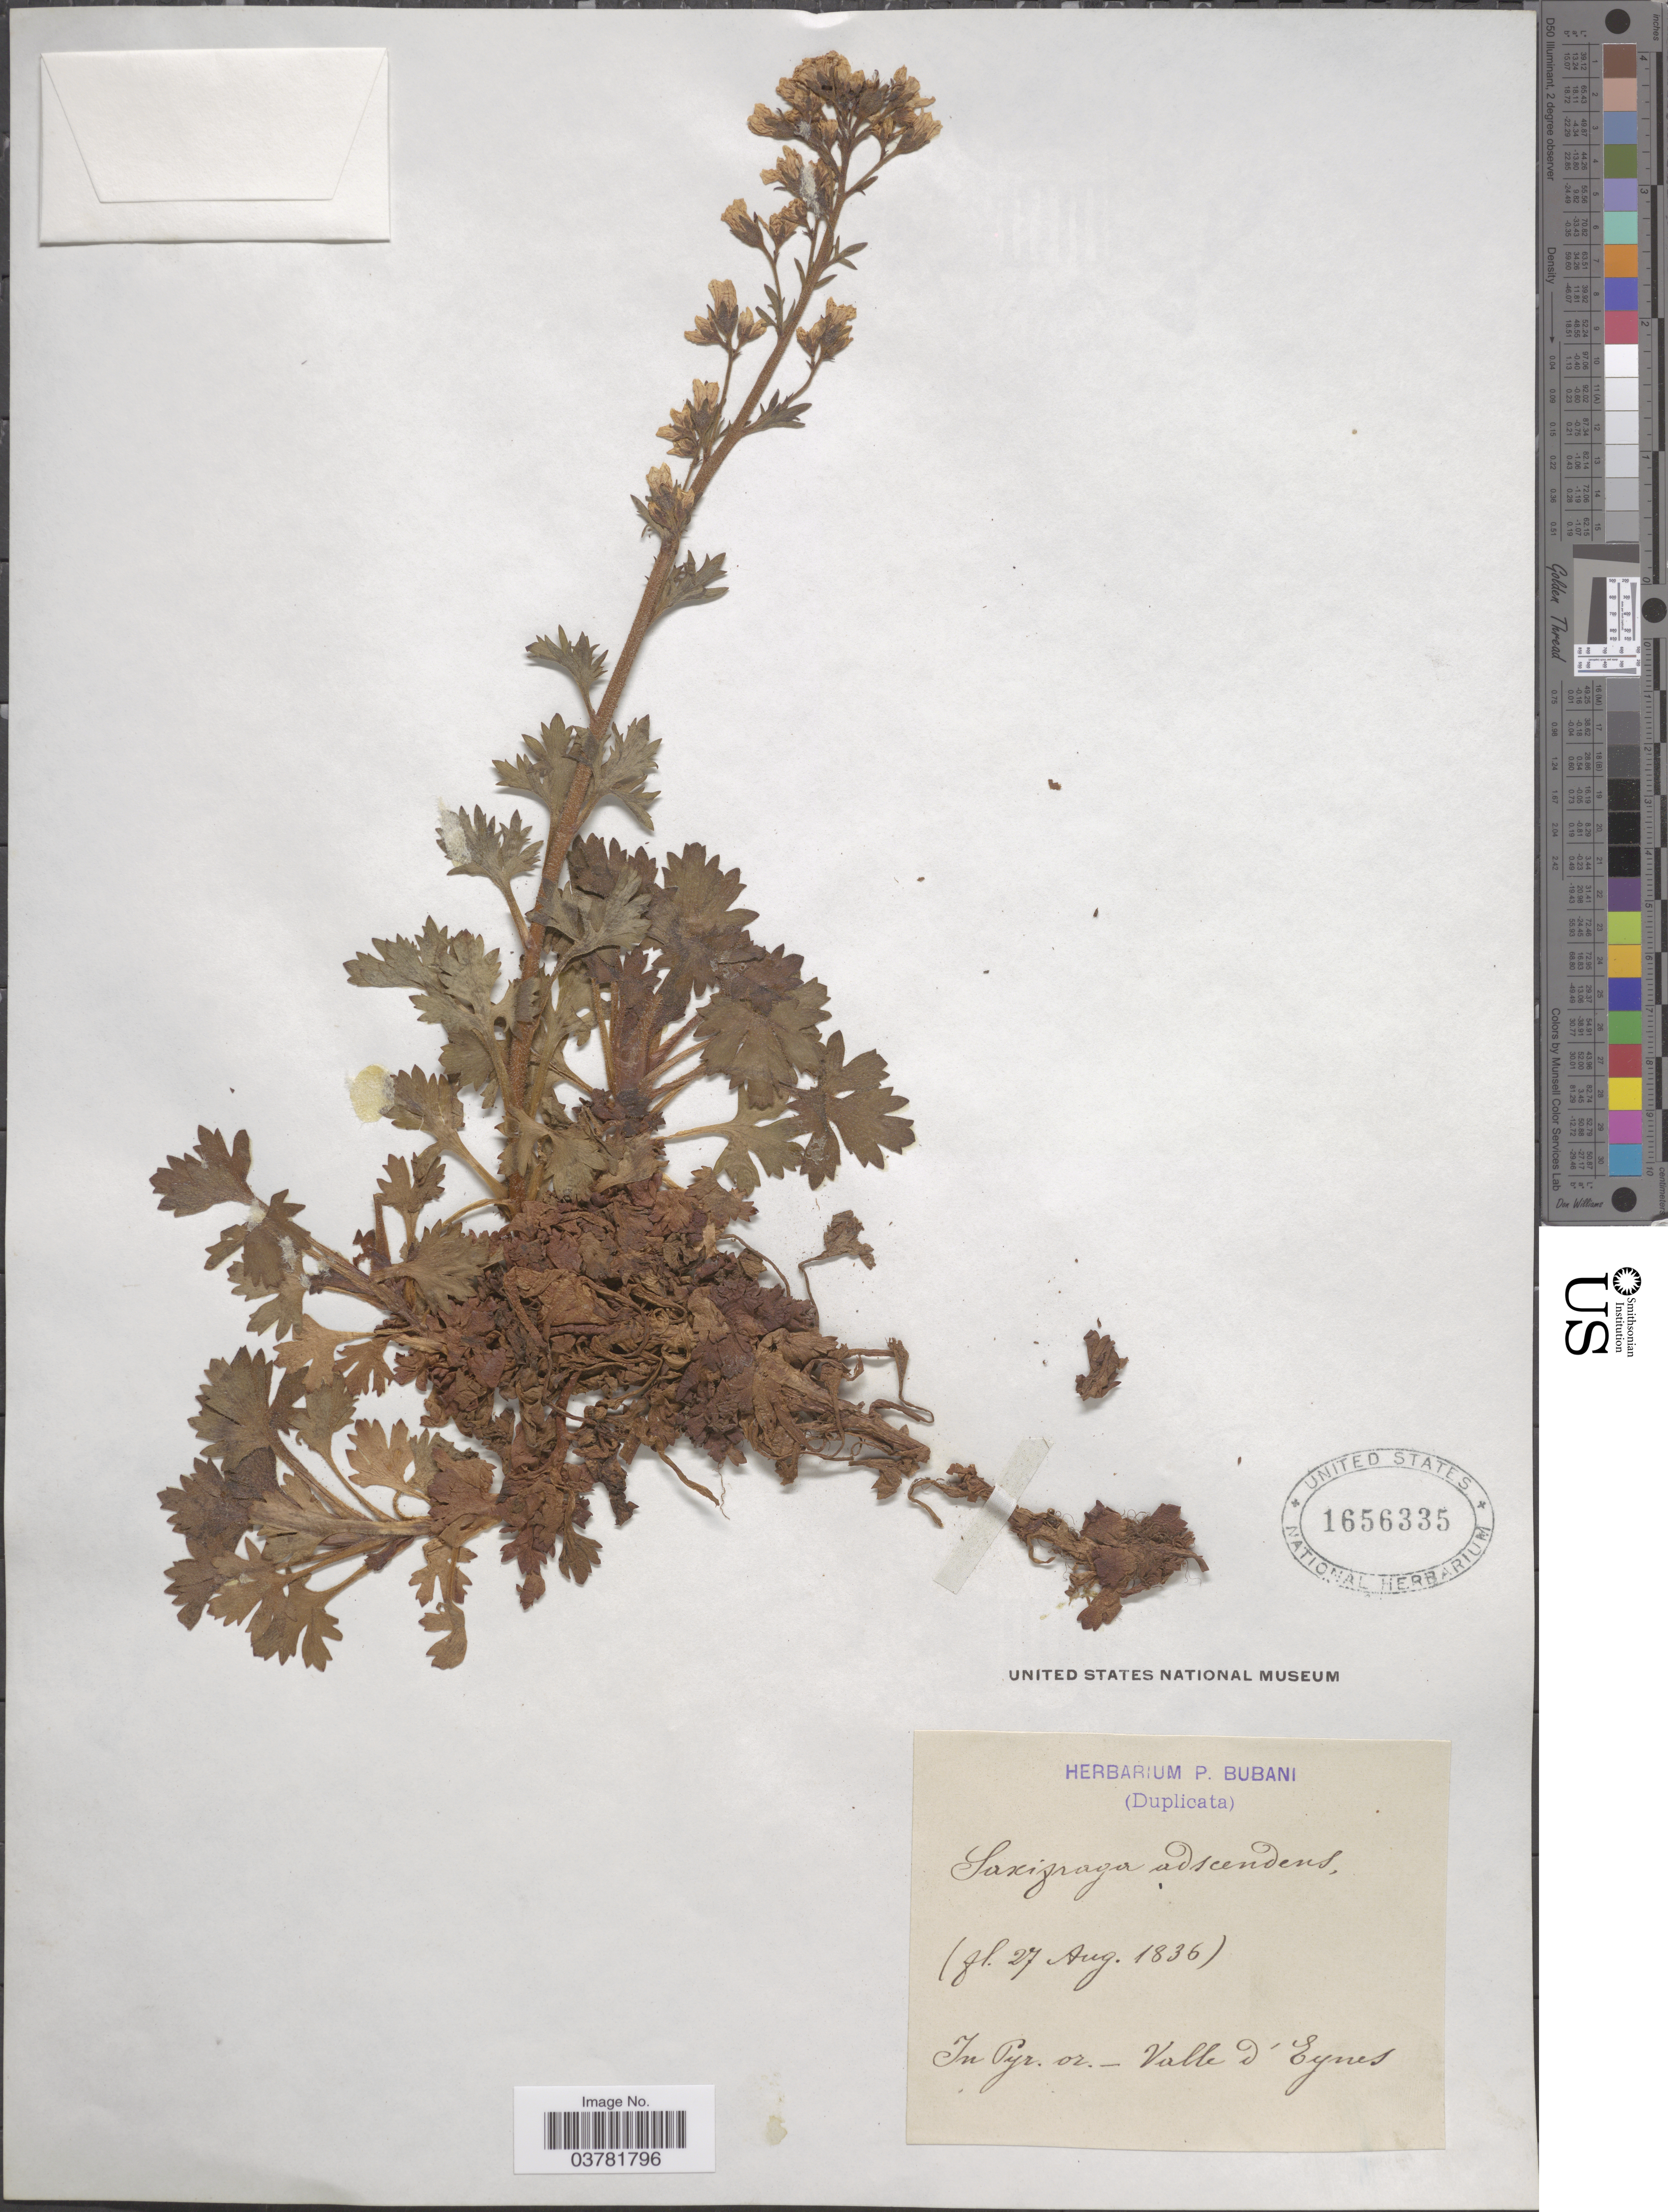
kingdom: Plantae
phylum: Tracheophyta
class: Magnoliopsida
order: Saxifragales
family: Saxifragaceae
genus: Saxifraga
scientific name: Saxifraga adscendens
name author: L.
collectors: ex herb. P. Bubani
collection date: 1836-08-27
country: France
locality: In Pyr. or. - Valle d'Eynes.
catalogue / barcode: US 1656335